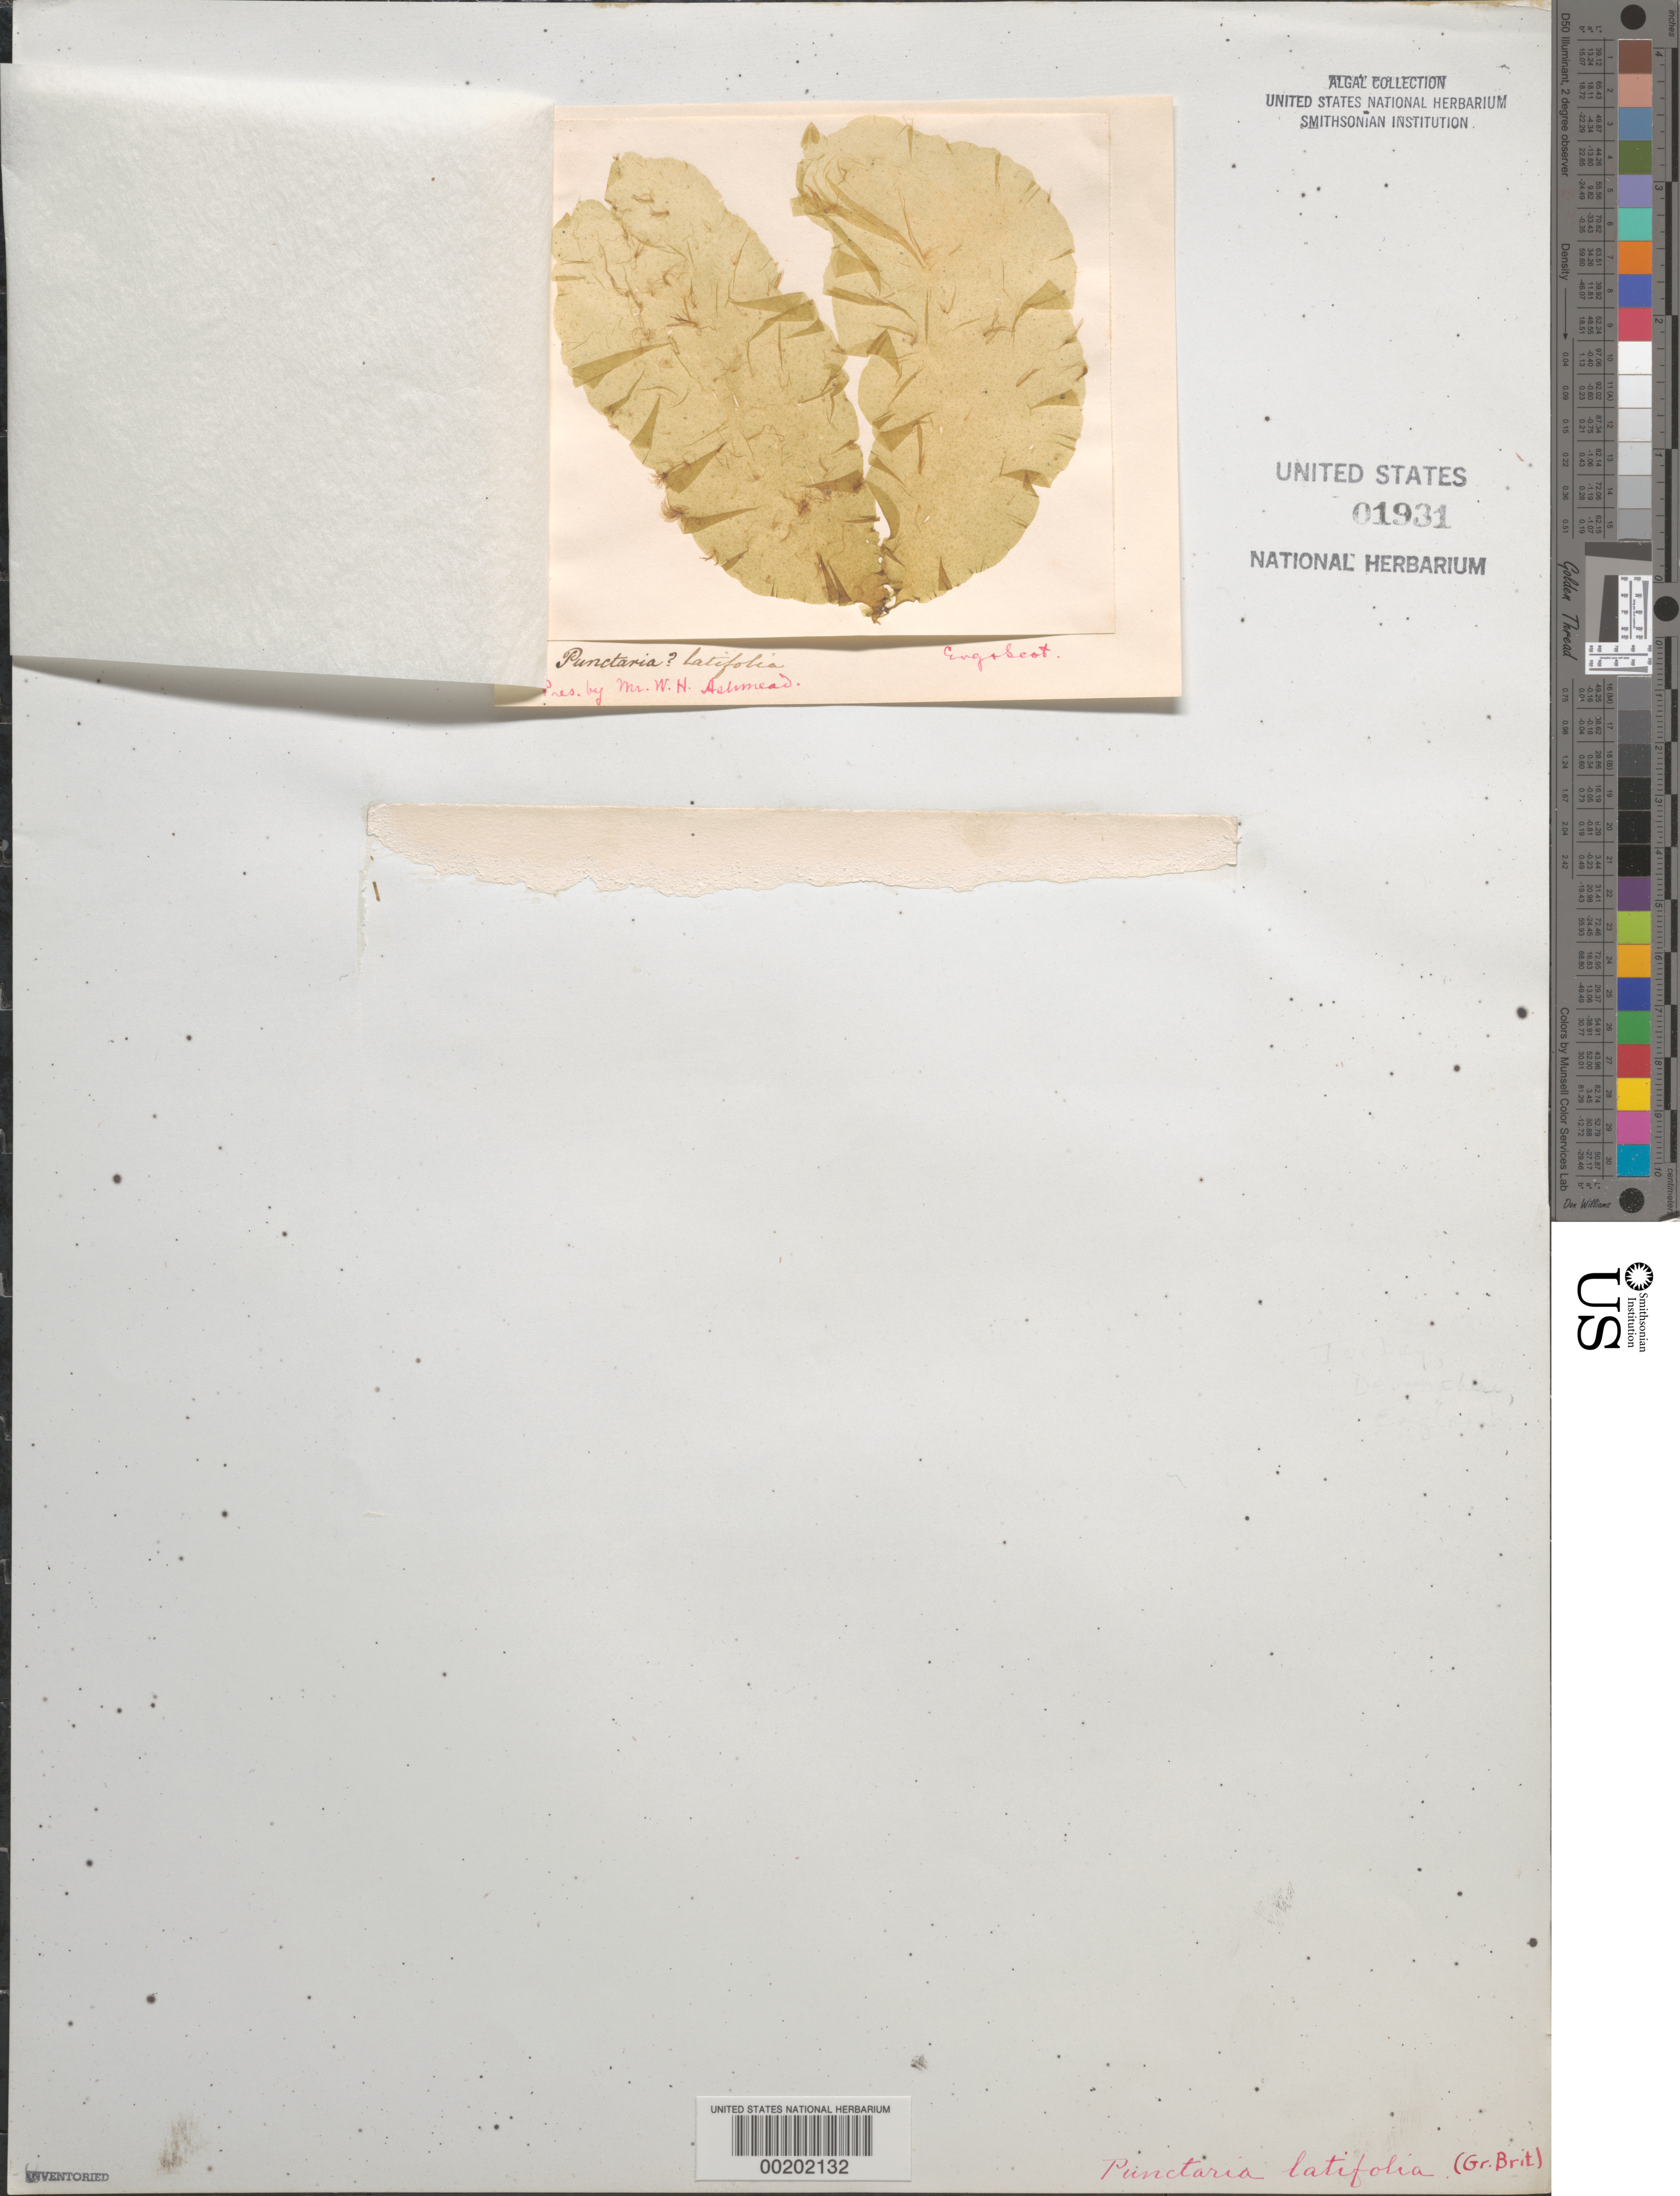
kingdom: Chromista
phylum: Ochrophyta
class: Phaeophyceae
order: Dictyosiphonales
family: Punctariaceae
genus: Punctaria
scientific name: Punctaria latifolia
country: United Kingdom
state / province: England / Scotland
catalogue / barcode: US 1931